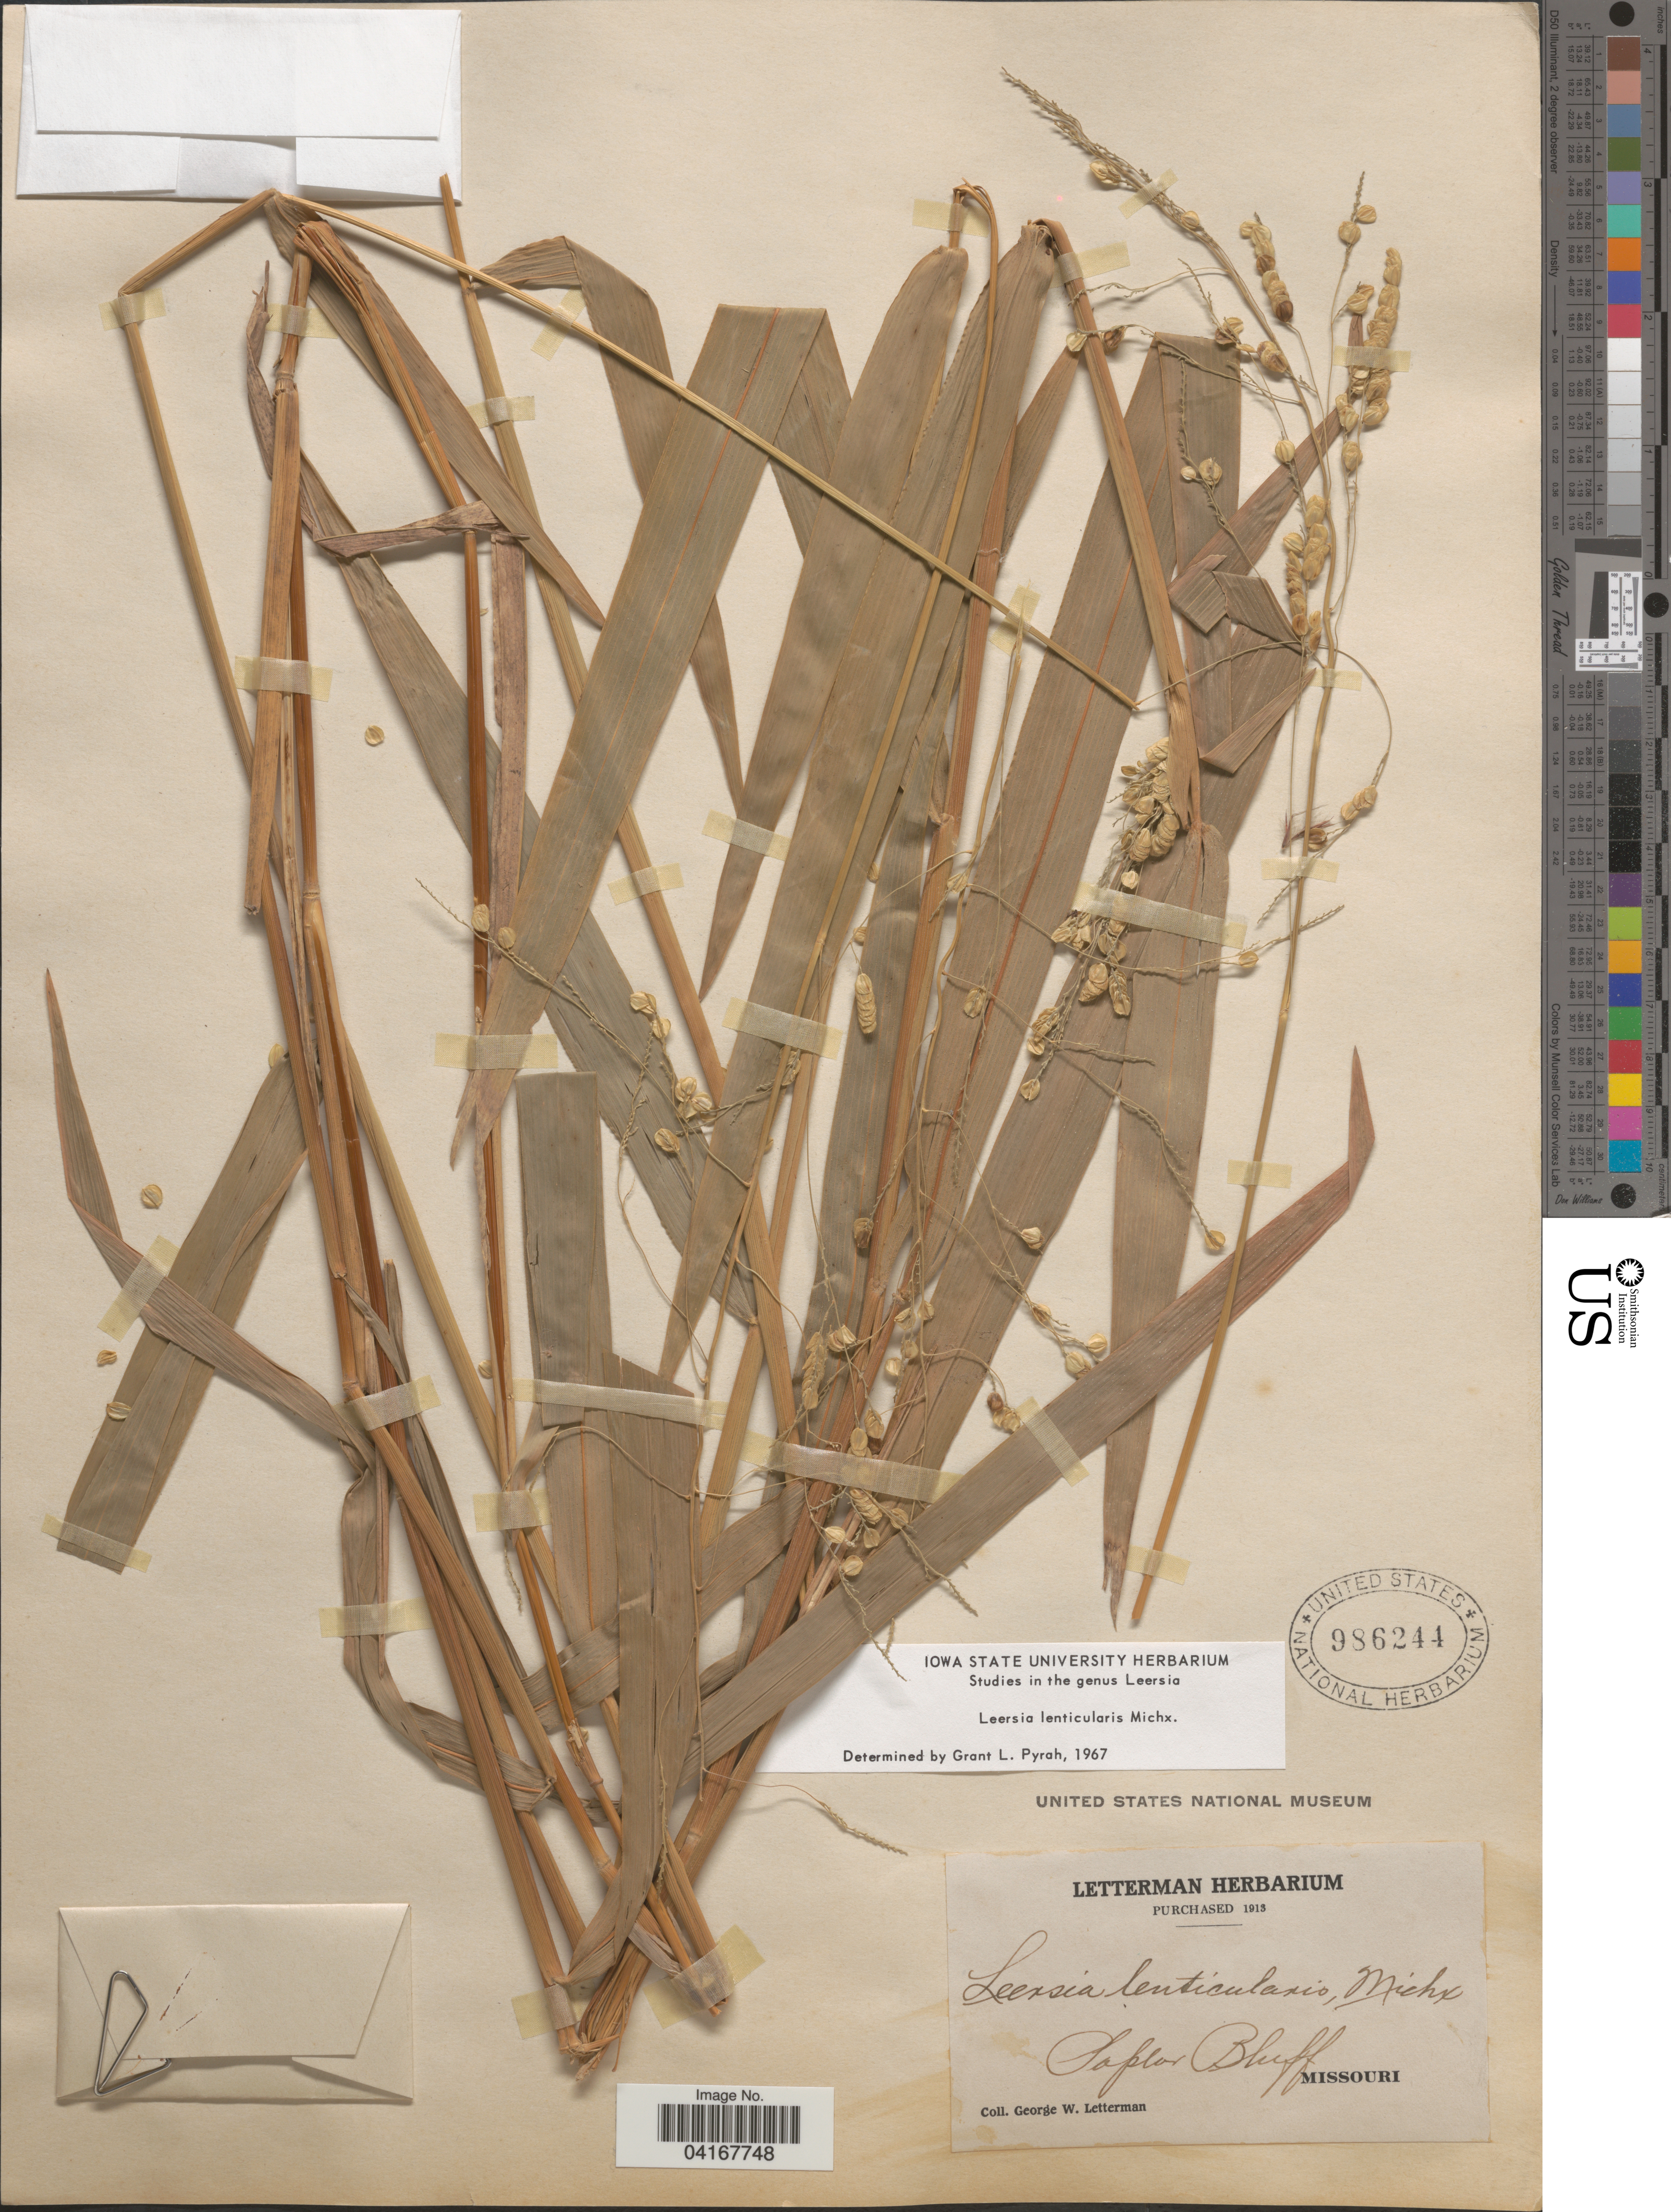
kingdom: Plantae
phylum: Tracheophyta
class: Liliopsida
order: Poales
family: Poaceae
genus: Leersia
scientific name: Leersia lenticularis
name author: Michx.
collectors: G. W. Letterman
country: United States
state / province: Missouri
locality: Saplor Bluff.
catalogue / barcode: US 986244